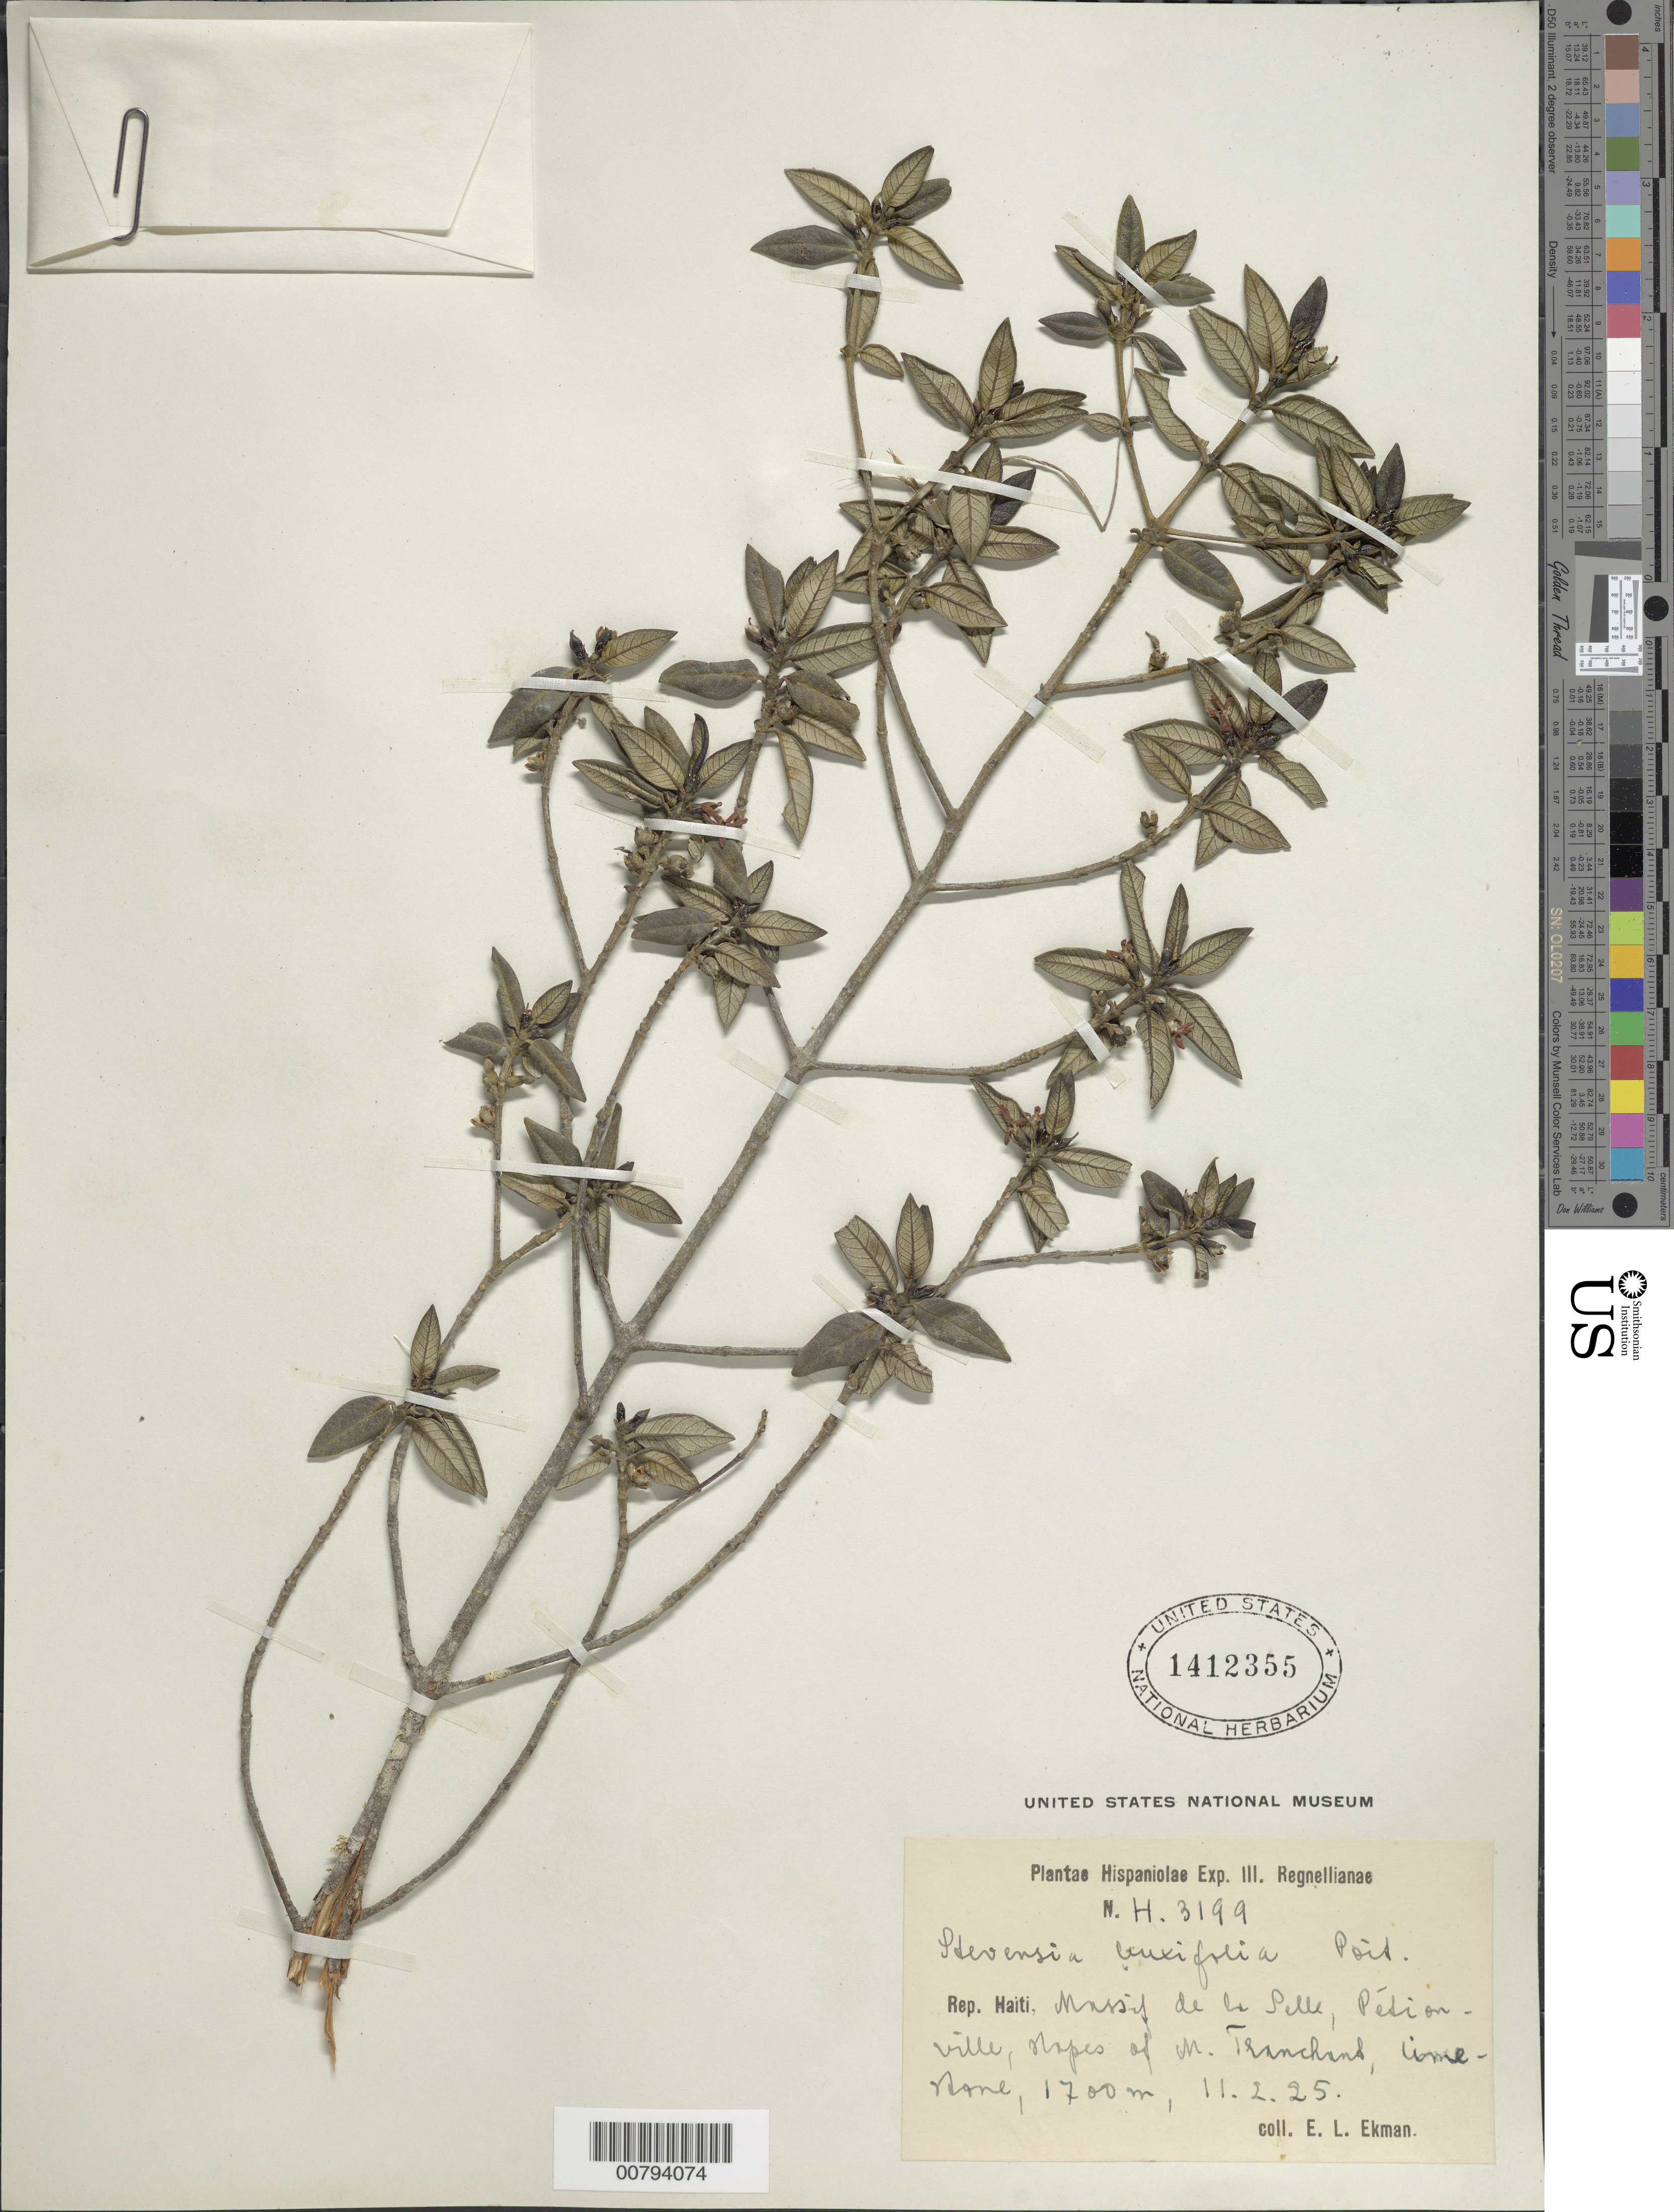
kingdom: Plantae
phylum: Tracheophyta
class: Magnoliopsida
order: Gentianales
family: Rubiaceae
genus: Stevensia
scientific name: Stevensia buxifolia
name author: Poit.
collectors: E. L. Ekman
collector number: H 3199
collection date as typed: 11 Feb 1925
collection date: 1925-02-11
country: Haiti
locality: Massif de la Selle, Pétion-ville (sp?), Napes of M. Tranchant (sp?)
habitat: Limestone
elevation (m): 1700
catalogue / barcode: US 1412355